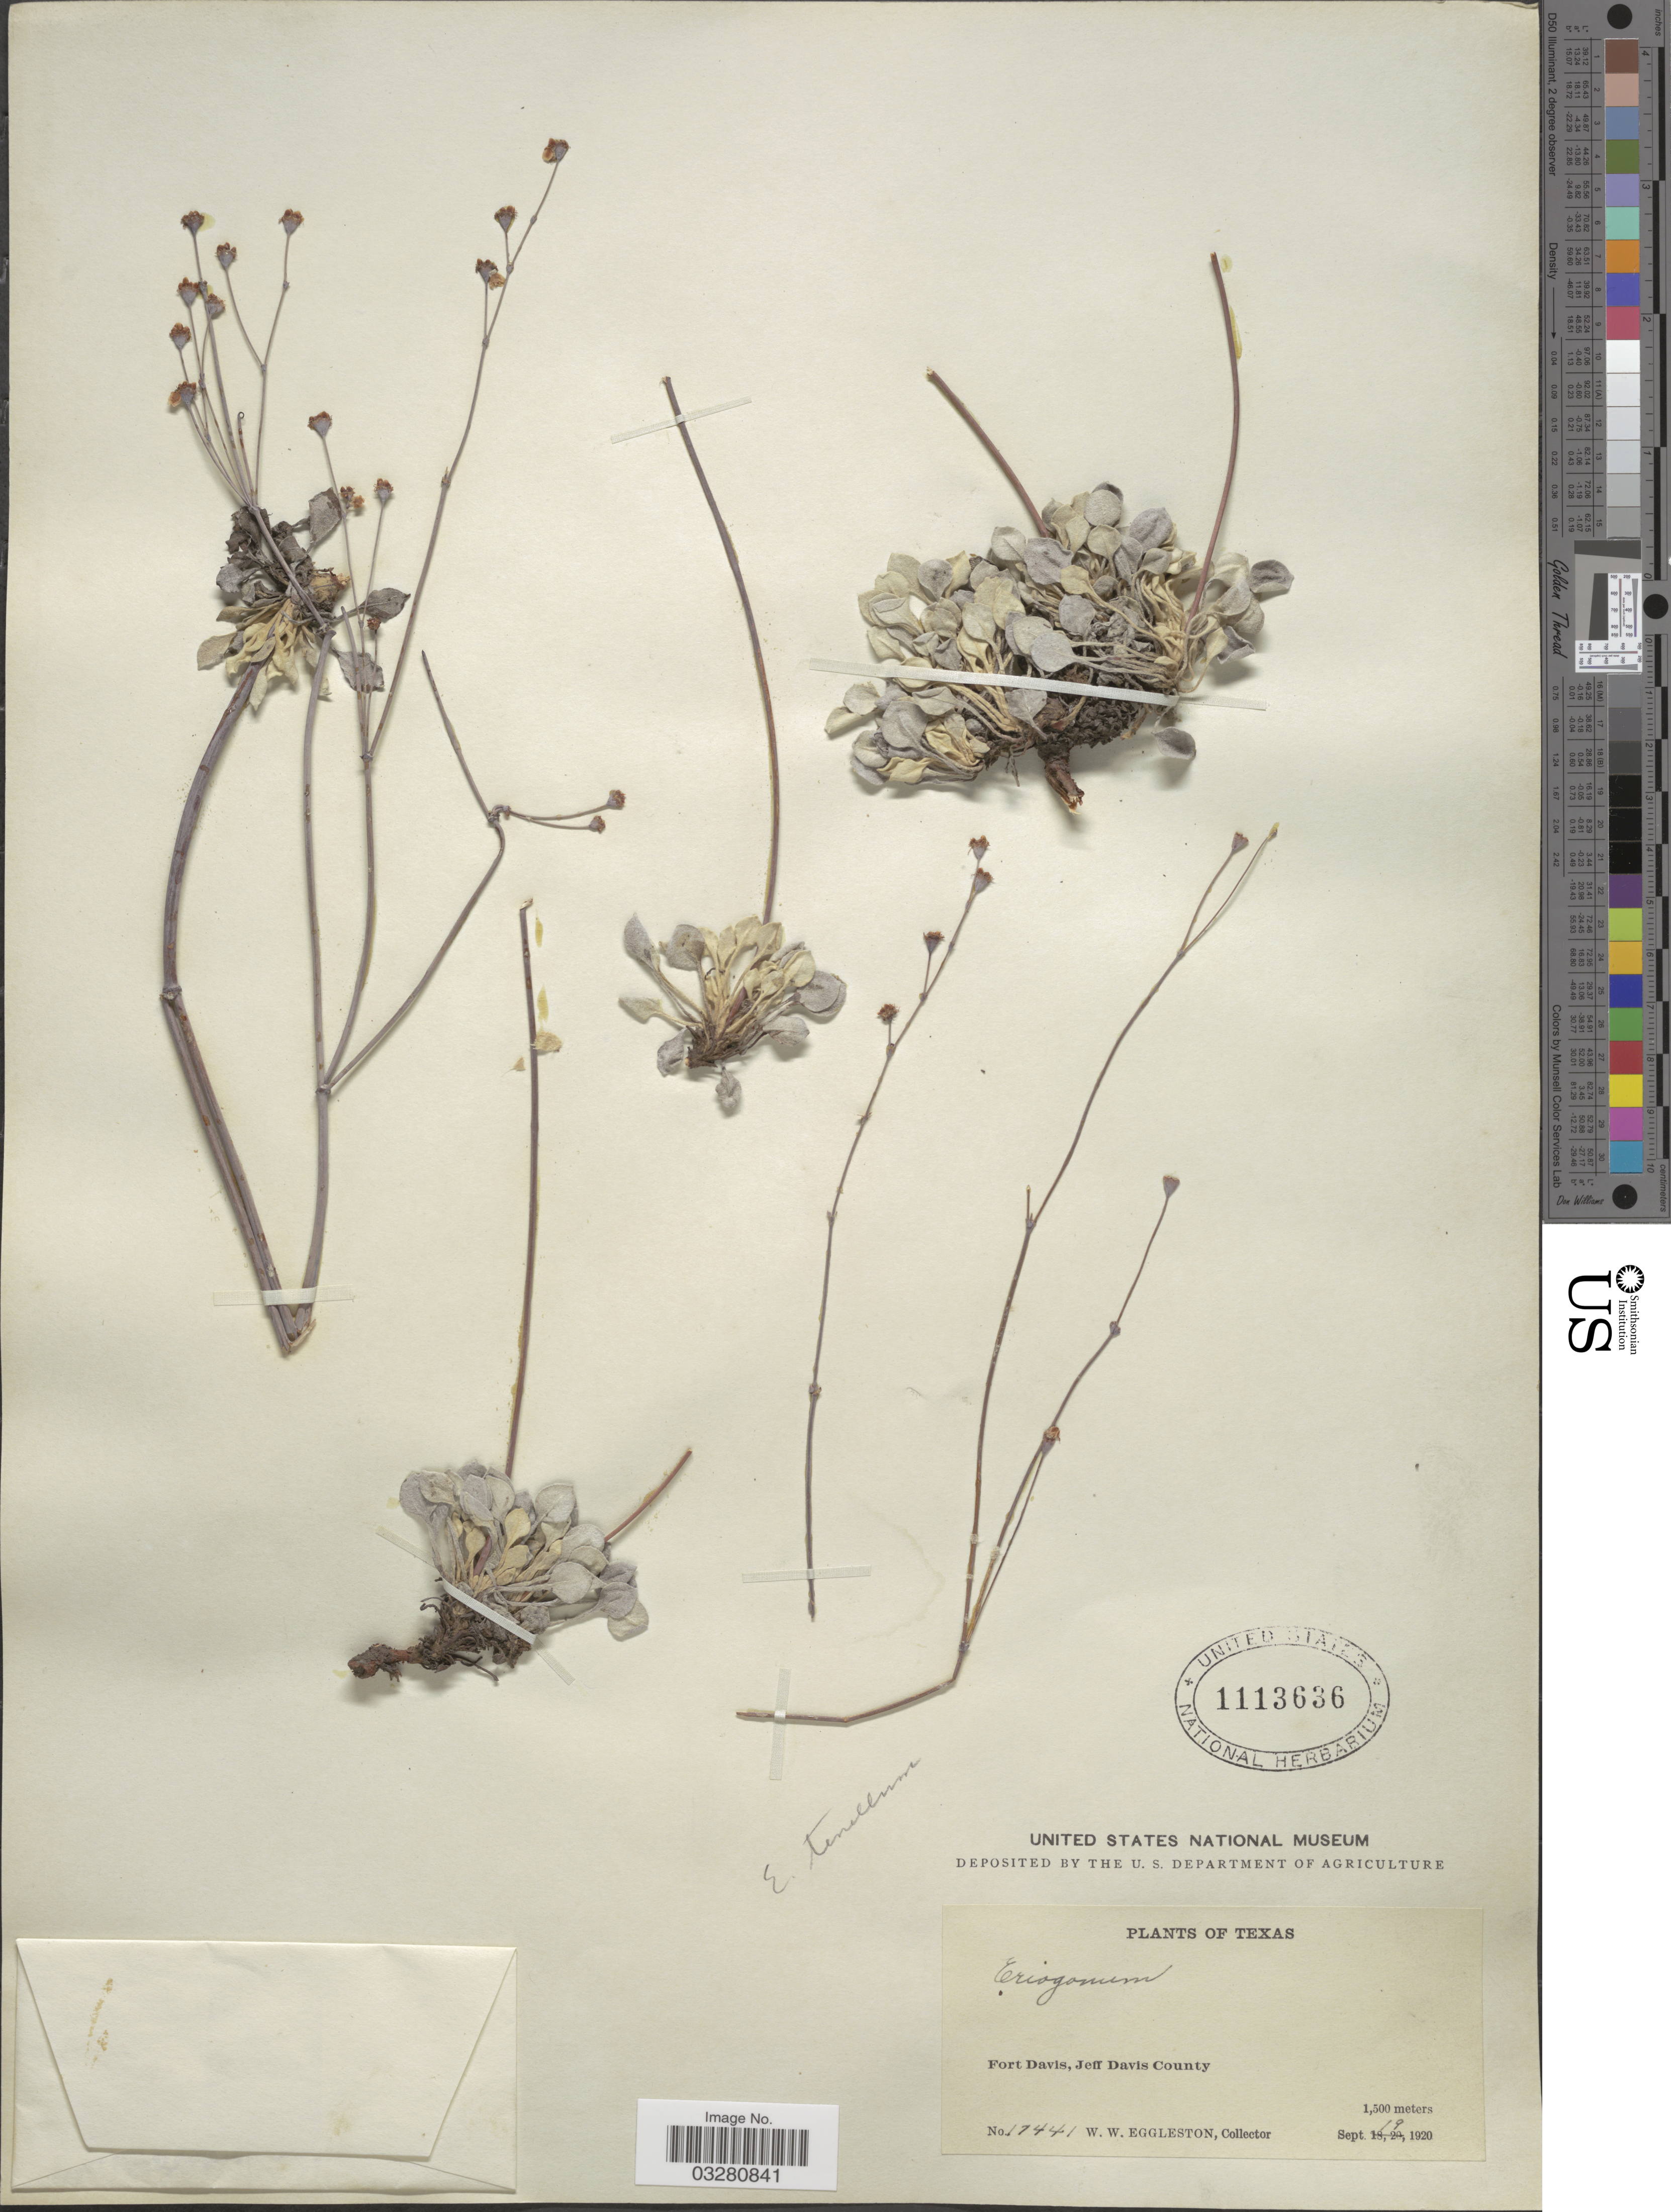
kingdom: Plantae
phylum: Tracheophyta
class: Magnoliopsida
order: Caryophyllales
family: Polygonaceae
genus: Eriogonum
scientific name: Eriogonum tenellum var. tenellum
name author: Torr.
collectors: W. W. Eggleston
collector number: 17441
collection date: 1920-09-19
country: United States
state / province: Texas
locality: Fort Davis, Jeff Davis County.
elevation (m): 1500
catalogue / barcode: US 1113636